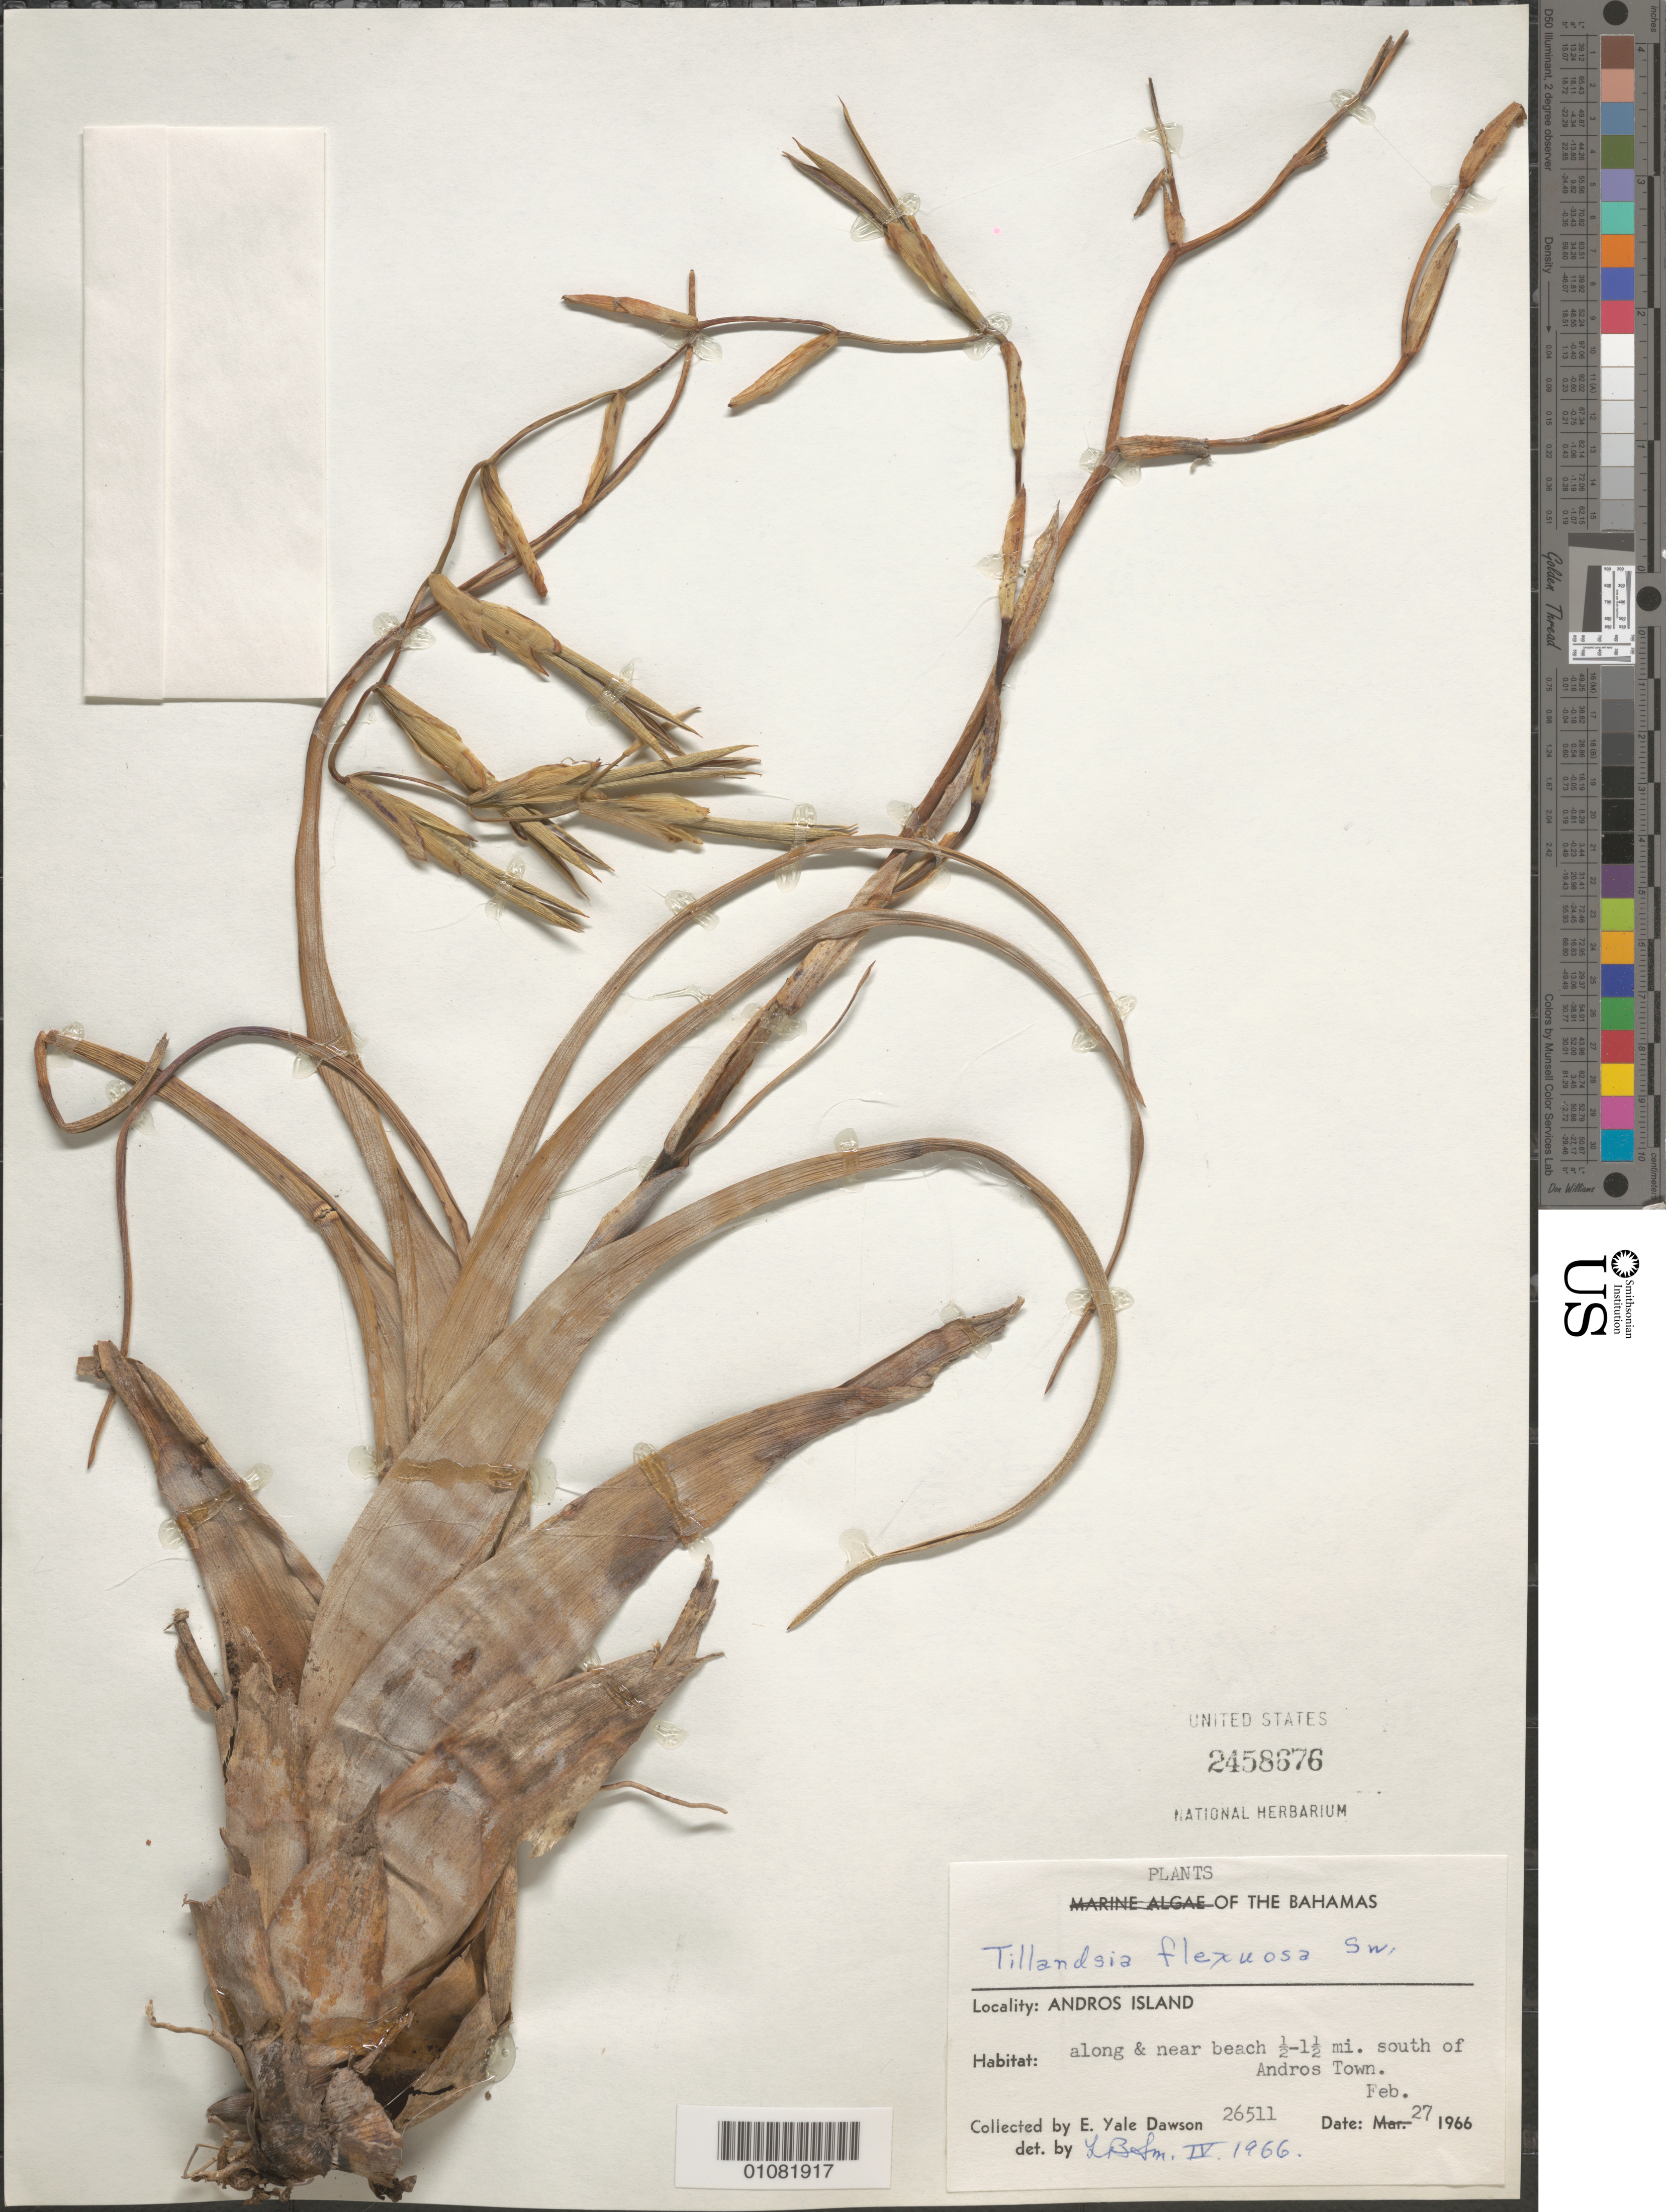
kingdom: Plantae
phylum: Tracheophyta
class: Liliopsida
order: Poales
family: Bromeliaceae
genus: Tillandsia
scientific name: Tillandsia flexuosa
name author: Sw.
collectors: E. Y. Dawson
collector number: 26511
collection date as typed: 27 Feb 1966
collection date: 1966-02-27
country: Bahamas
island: Andros I.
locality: .5-1.5 mi. S of Andros Town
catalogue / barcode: US 2458676